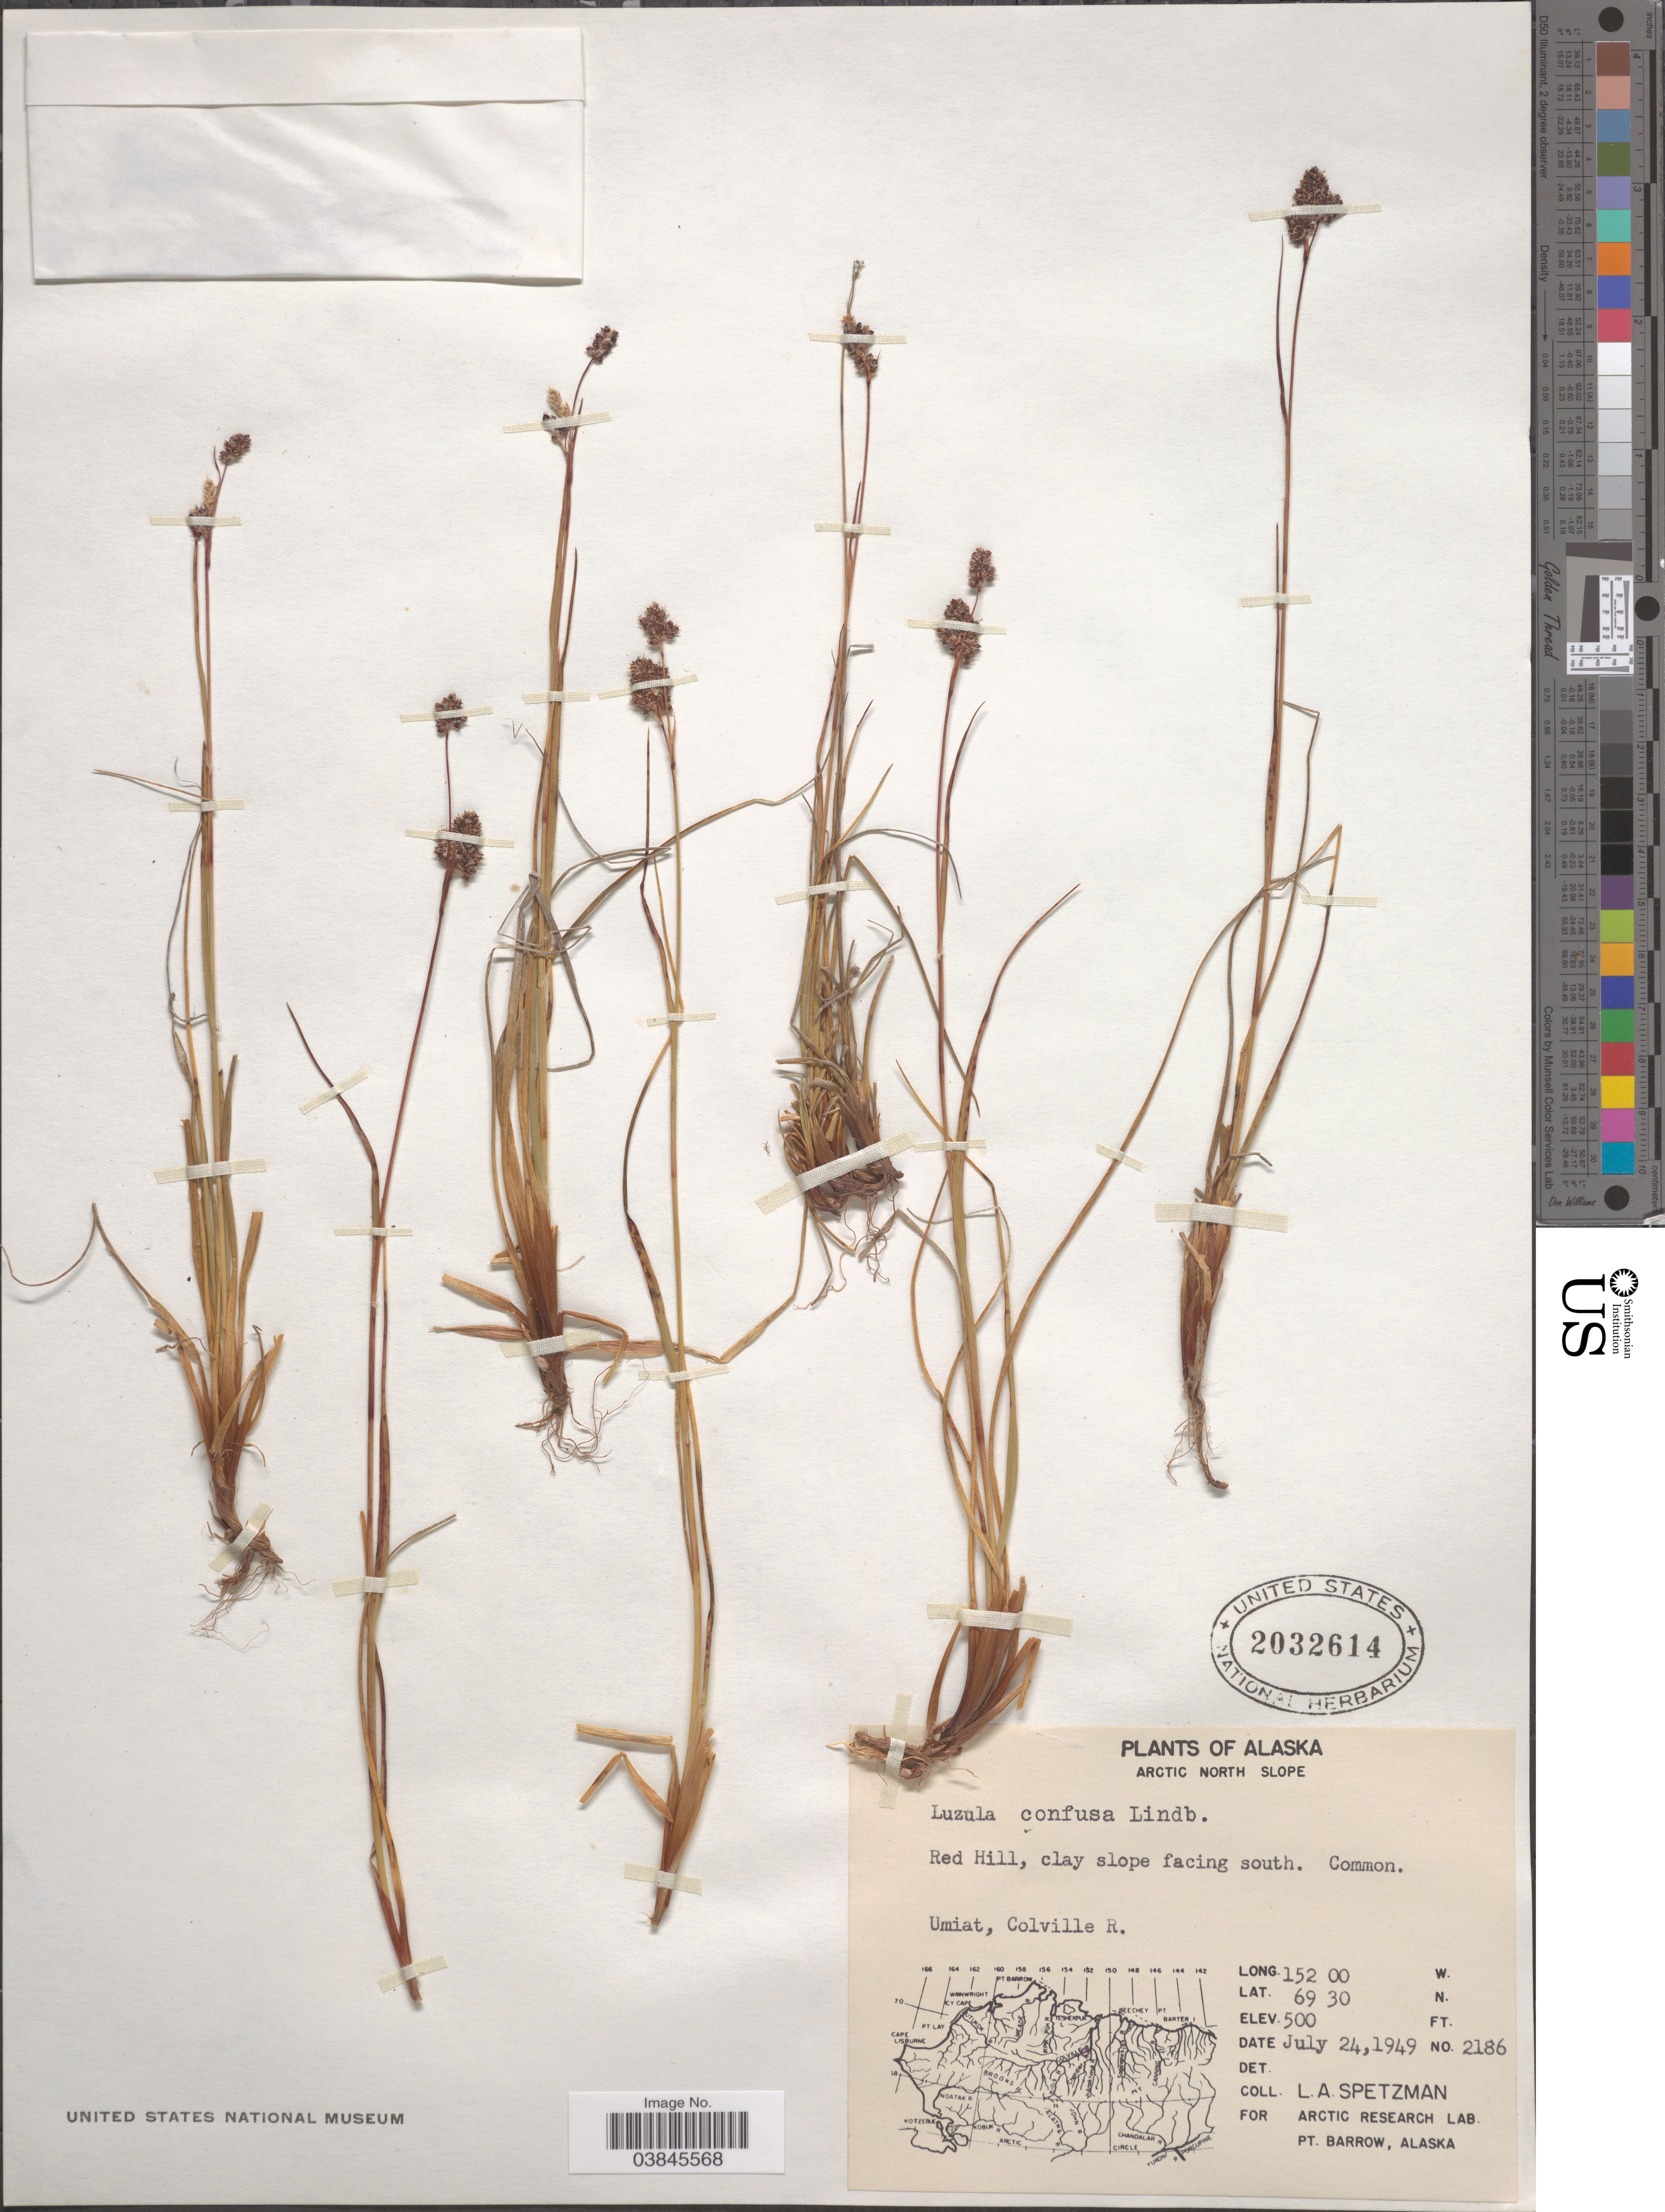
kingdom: Plantae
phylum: Tracheophyta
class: Liliopsida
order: Poales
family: Juncaceae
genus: Luzula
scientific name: Luzula confusa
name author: Lindeb.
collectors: L. Spetzman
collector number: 2186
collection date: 1949-07-24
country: United States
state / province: Alaska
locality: Arctic North Slope. Red Hill, clay slope facing south. Umiat, Colville R.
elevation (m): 152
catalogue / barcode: US 2032614